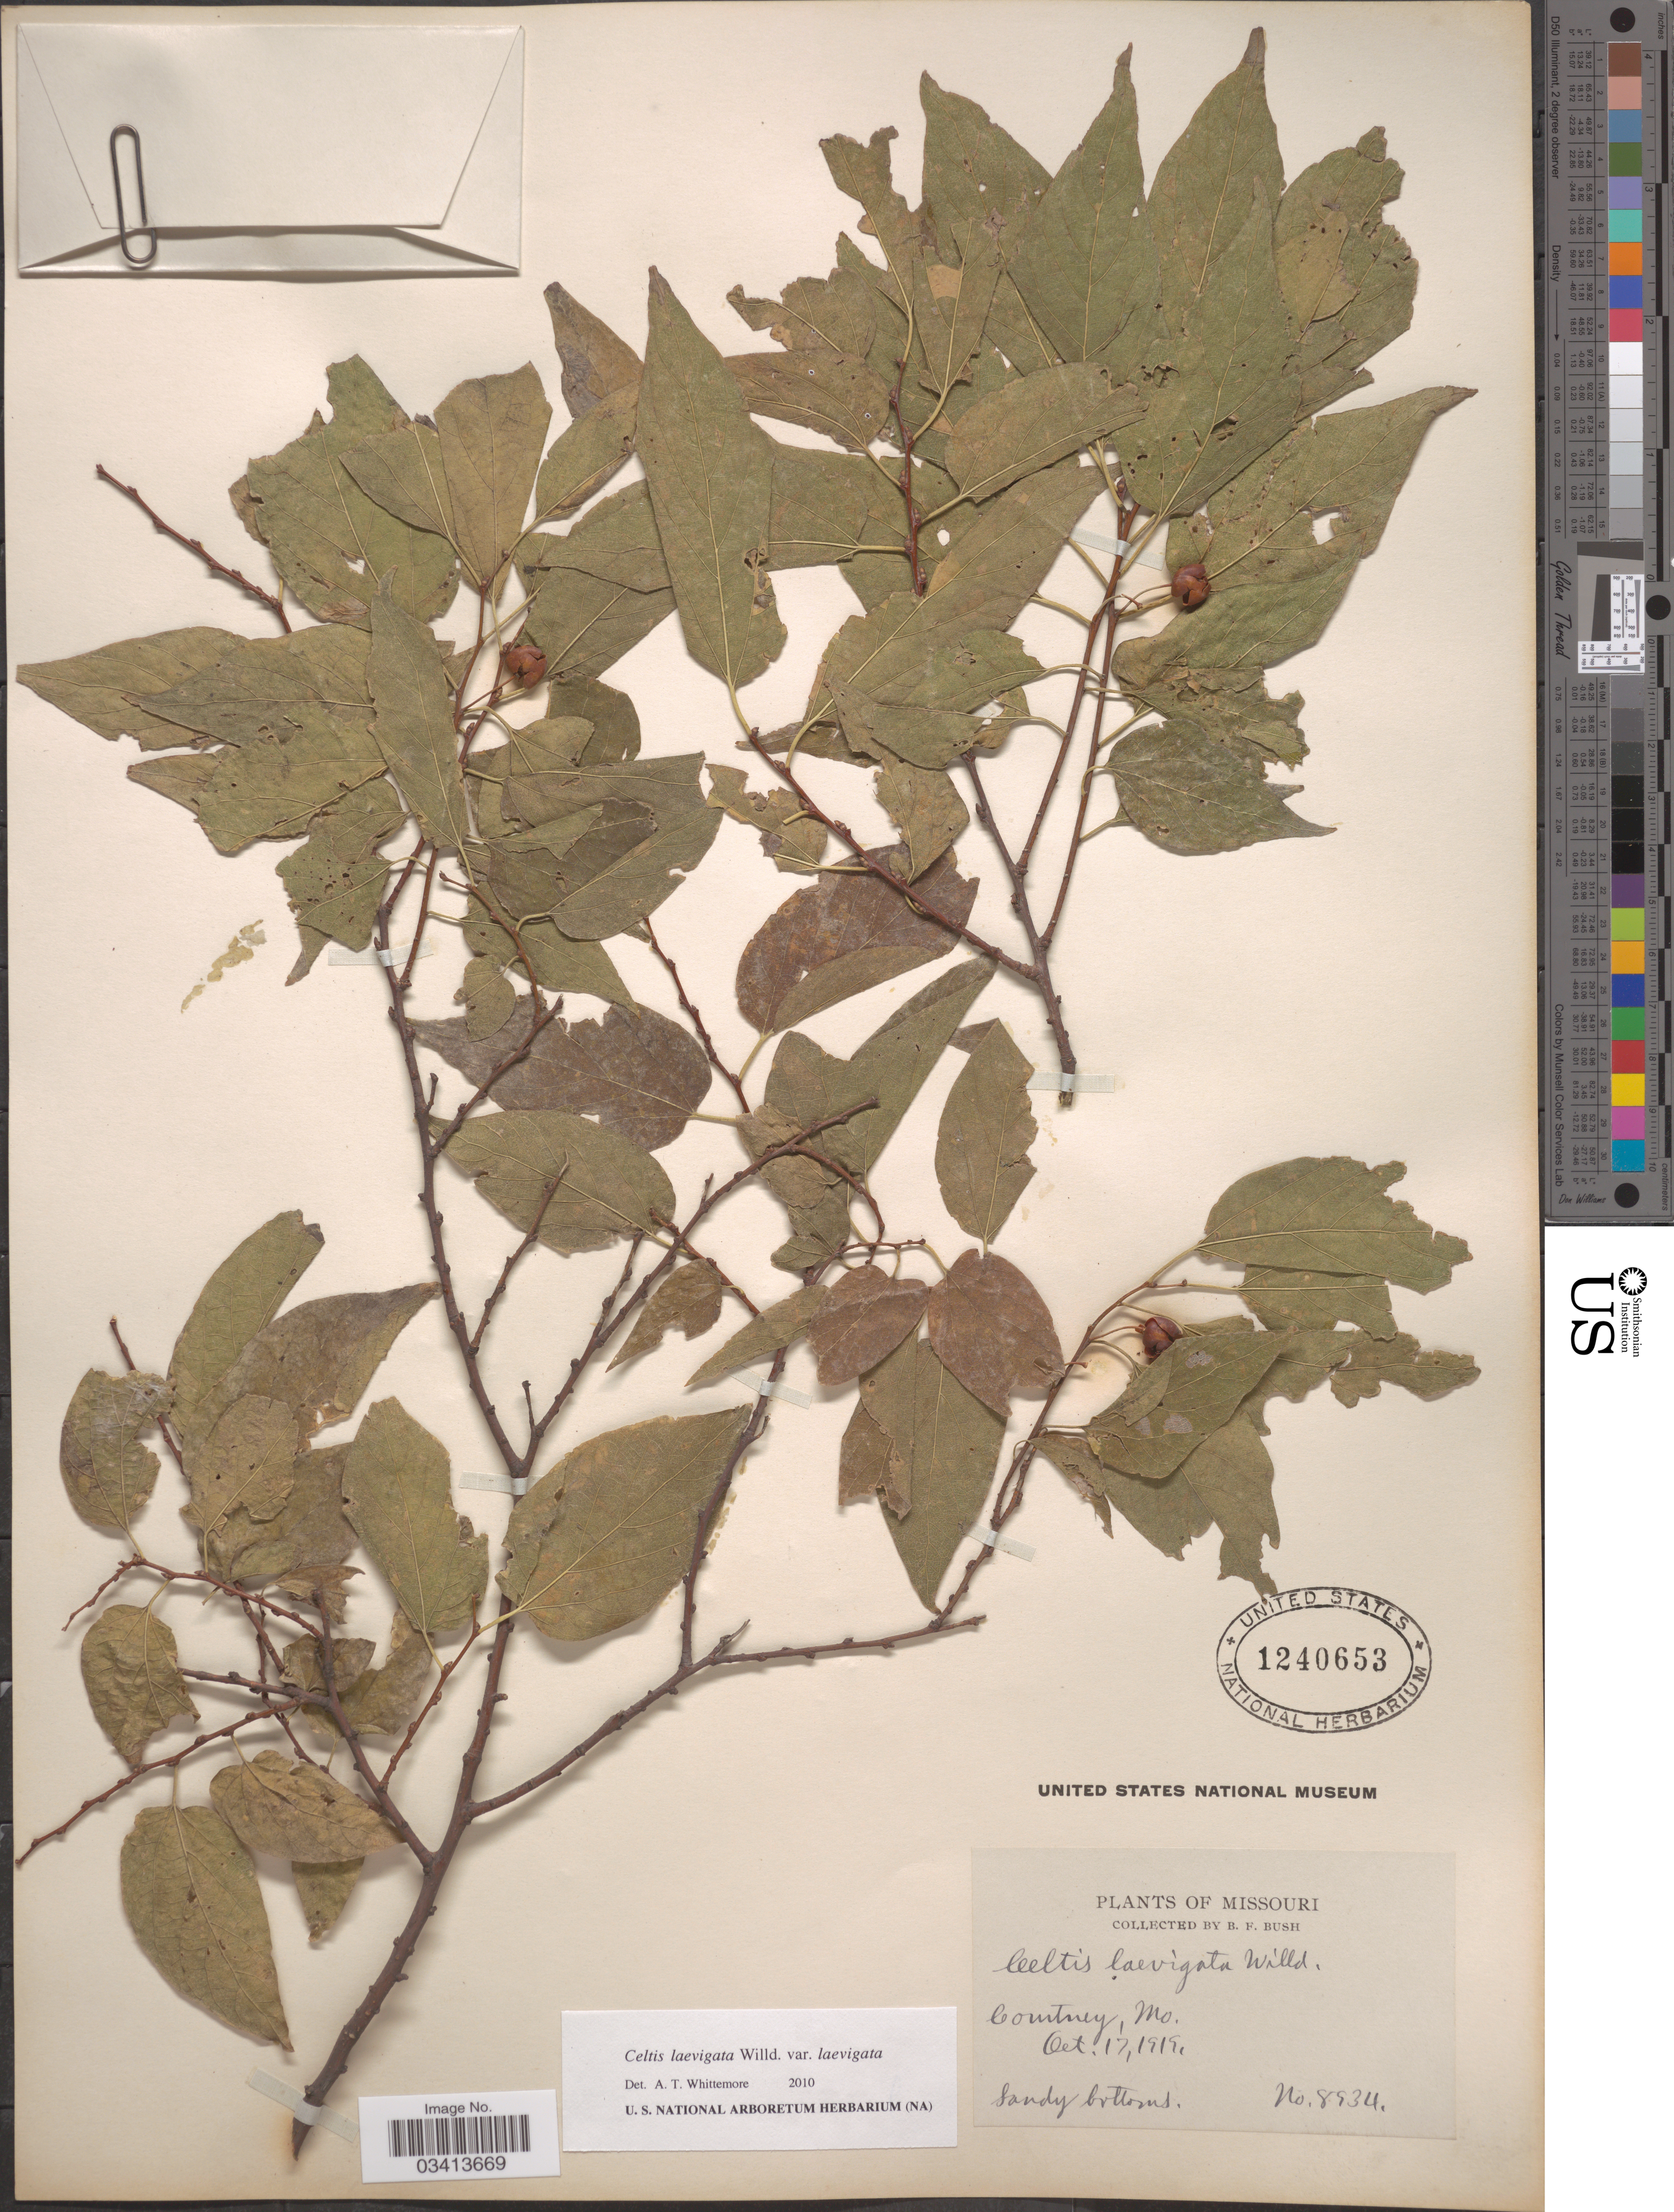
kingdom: Plantae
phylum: Tracheophyta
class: Magnoliopsida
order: Rosales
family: Cannabaceae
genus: Celtis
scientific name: Celtis laevigata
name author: Willd.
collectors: B. F. Bush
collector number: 8934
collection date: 1919-10-17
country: United States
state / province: Missouri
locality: Courtney.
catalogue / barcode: US 1240653